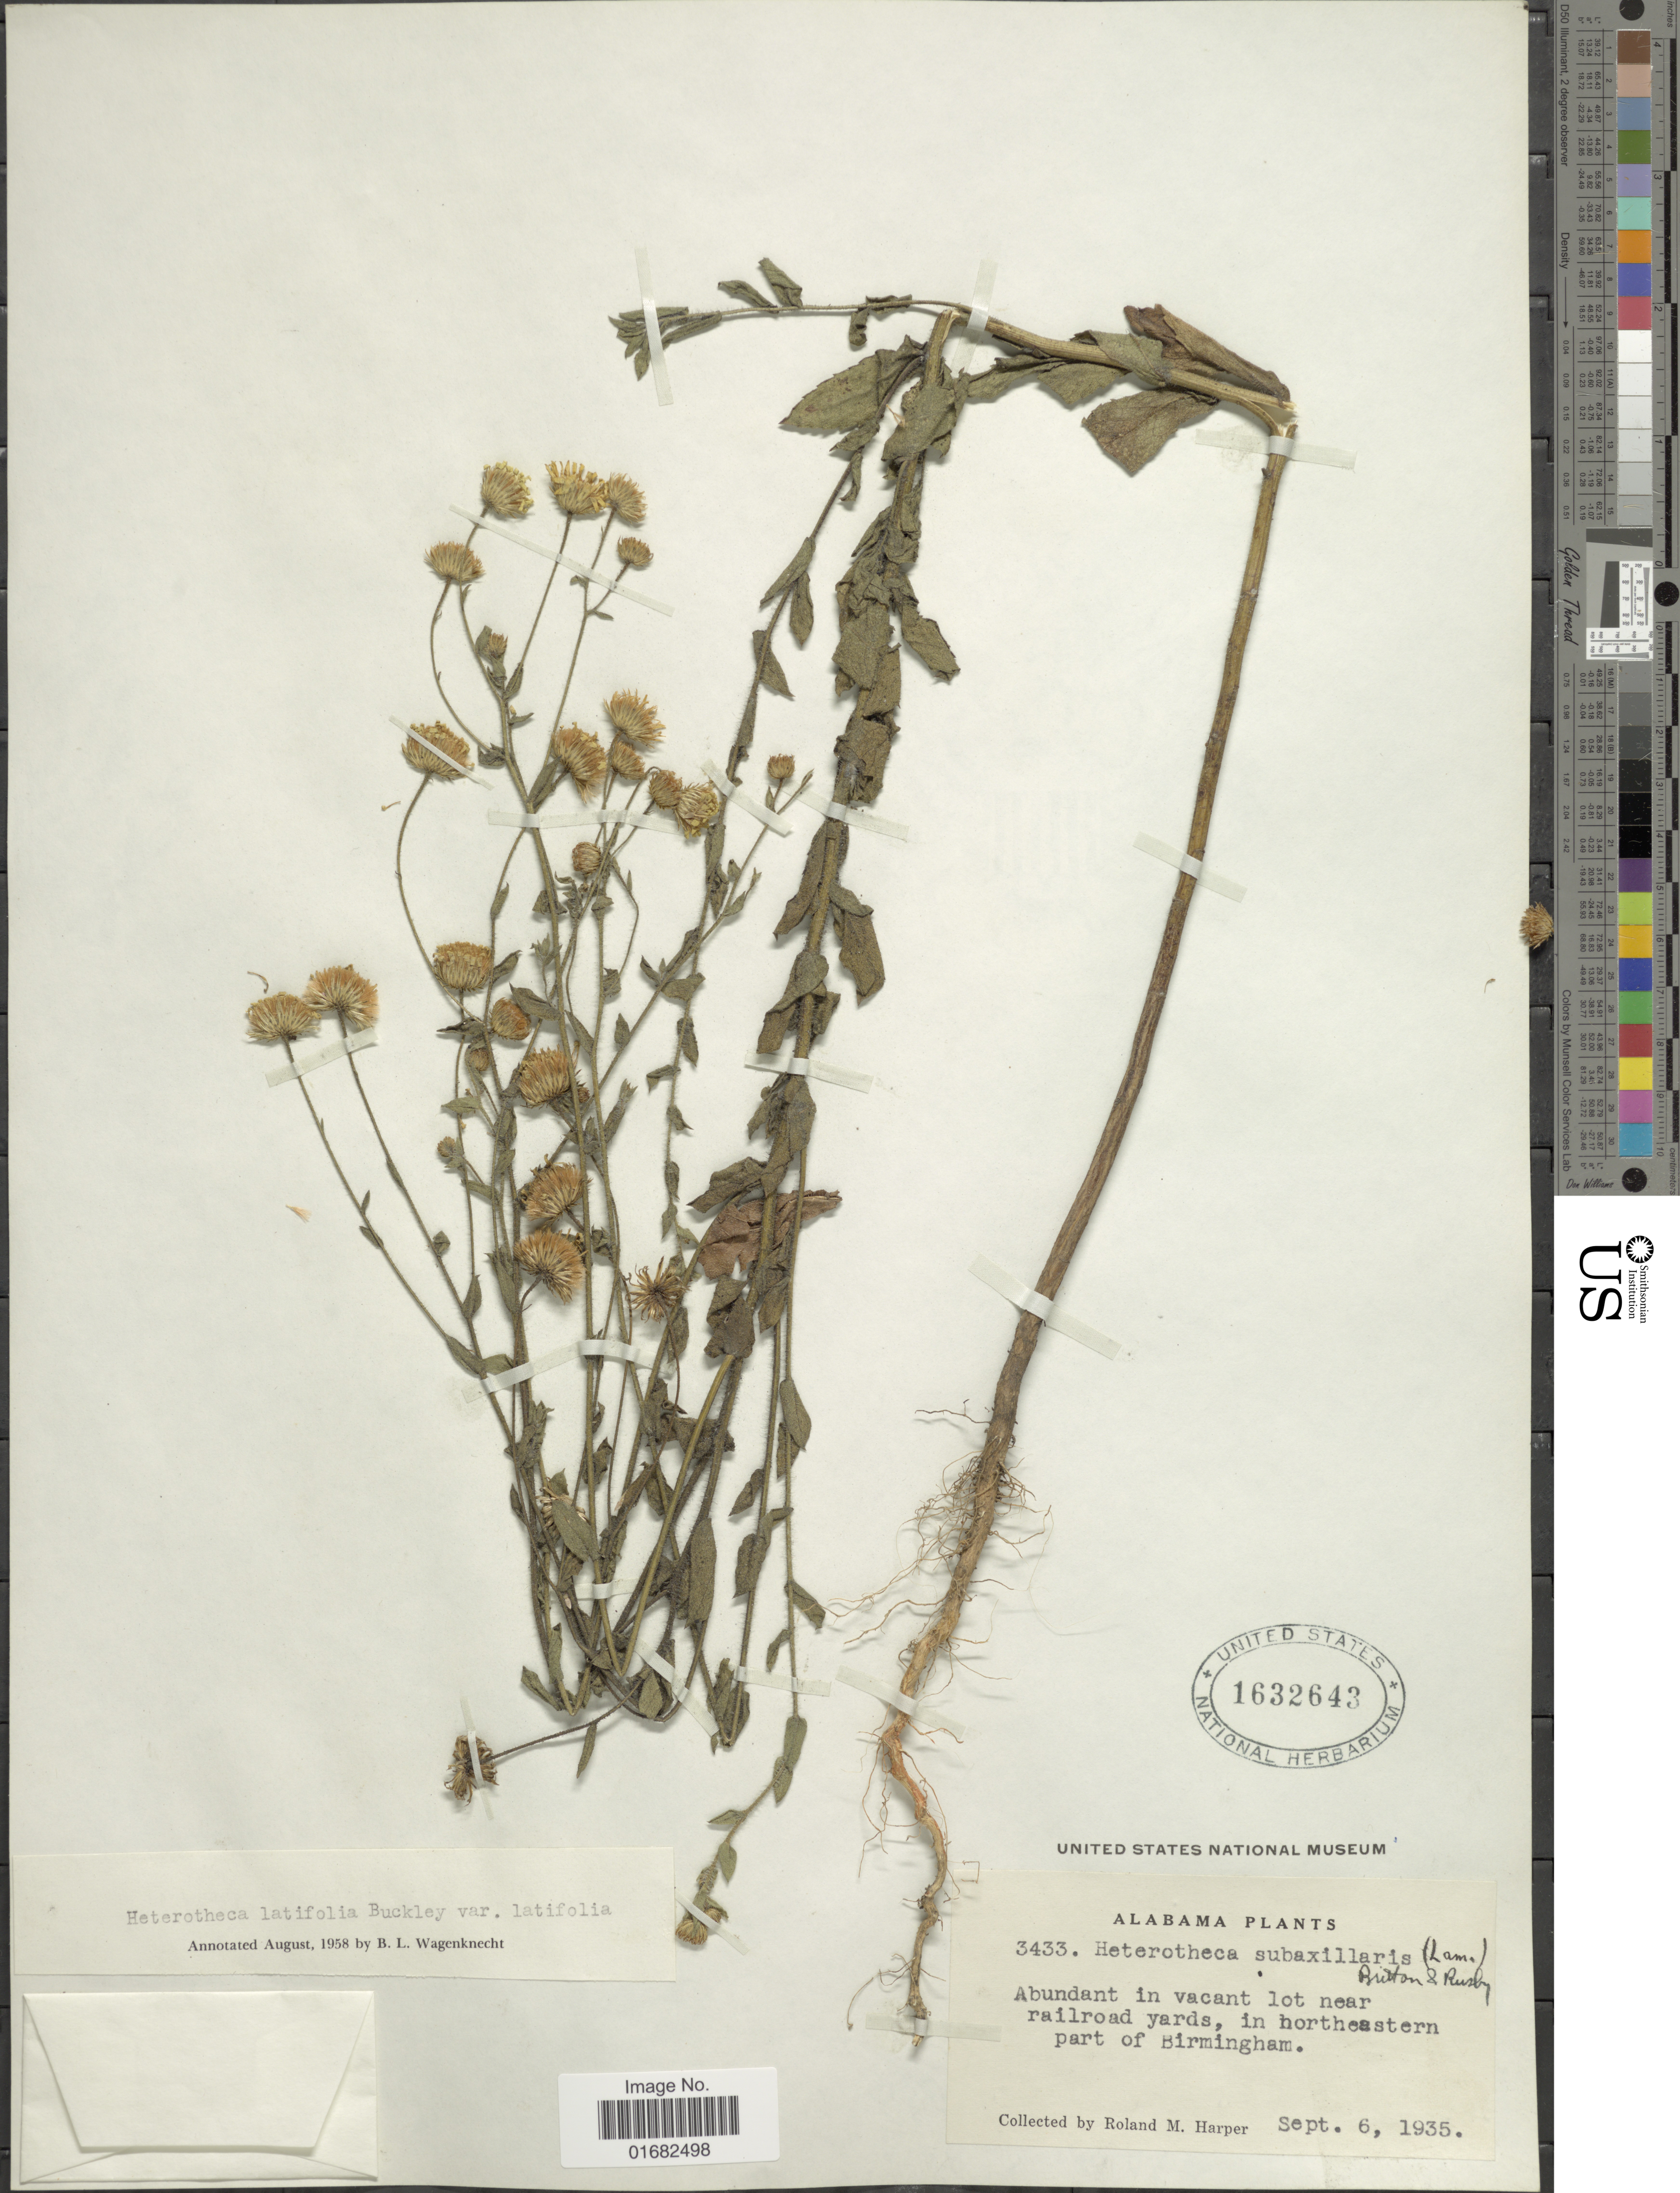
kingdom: Plantae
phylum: Tracheophyta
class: Magnoliopsida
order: Asterales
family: Asteraceae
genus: Heterotheca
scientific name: Heterotheca latifolia var. latifolia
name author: Buckley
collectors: R. M. Harper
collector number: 3433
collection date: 1935-09-06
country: United States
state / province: Alabama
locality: Vacant lot near railroad yards, in northeastern part of Birmingham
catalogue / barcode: US 1632643